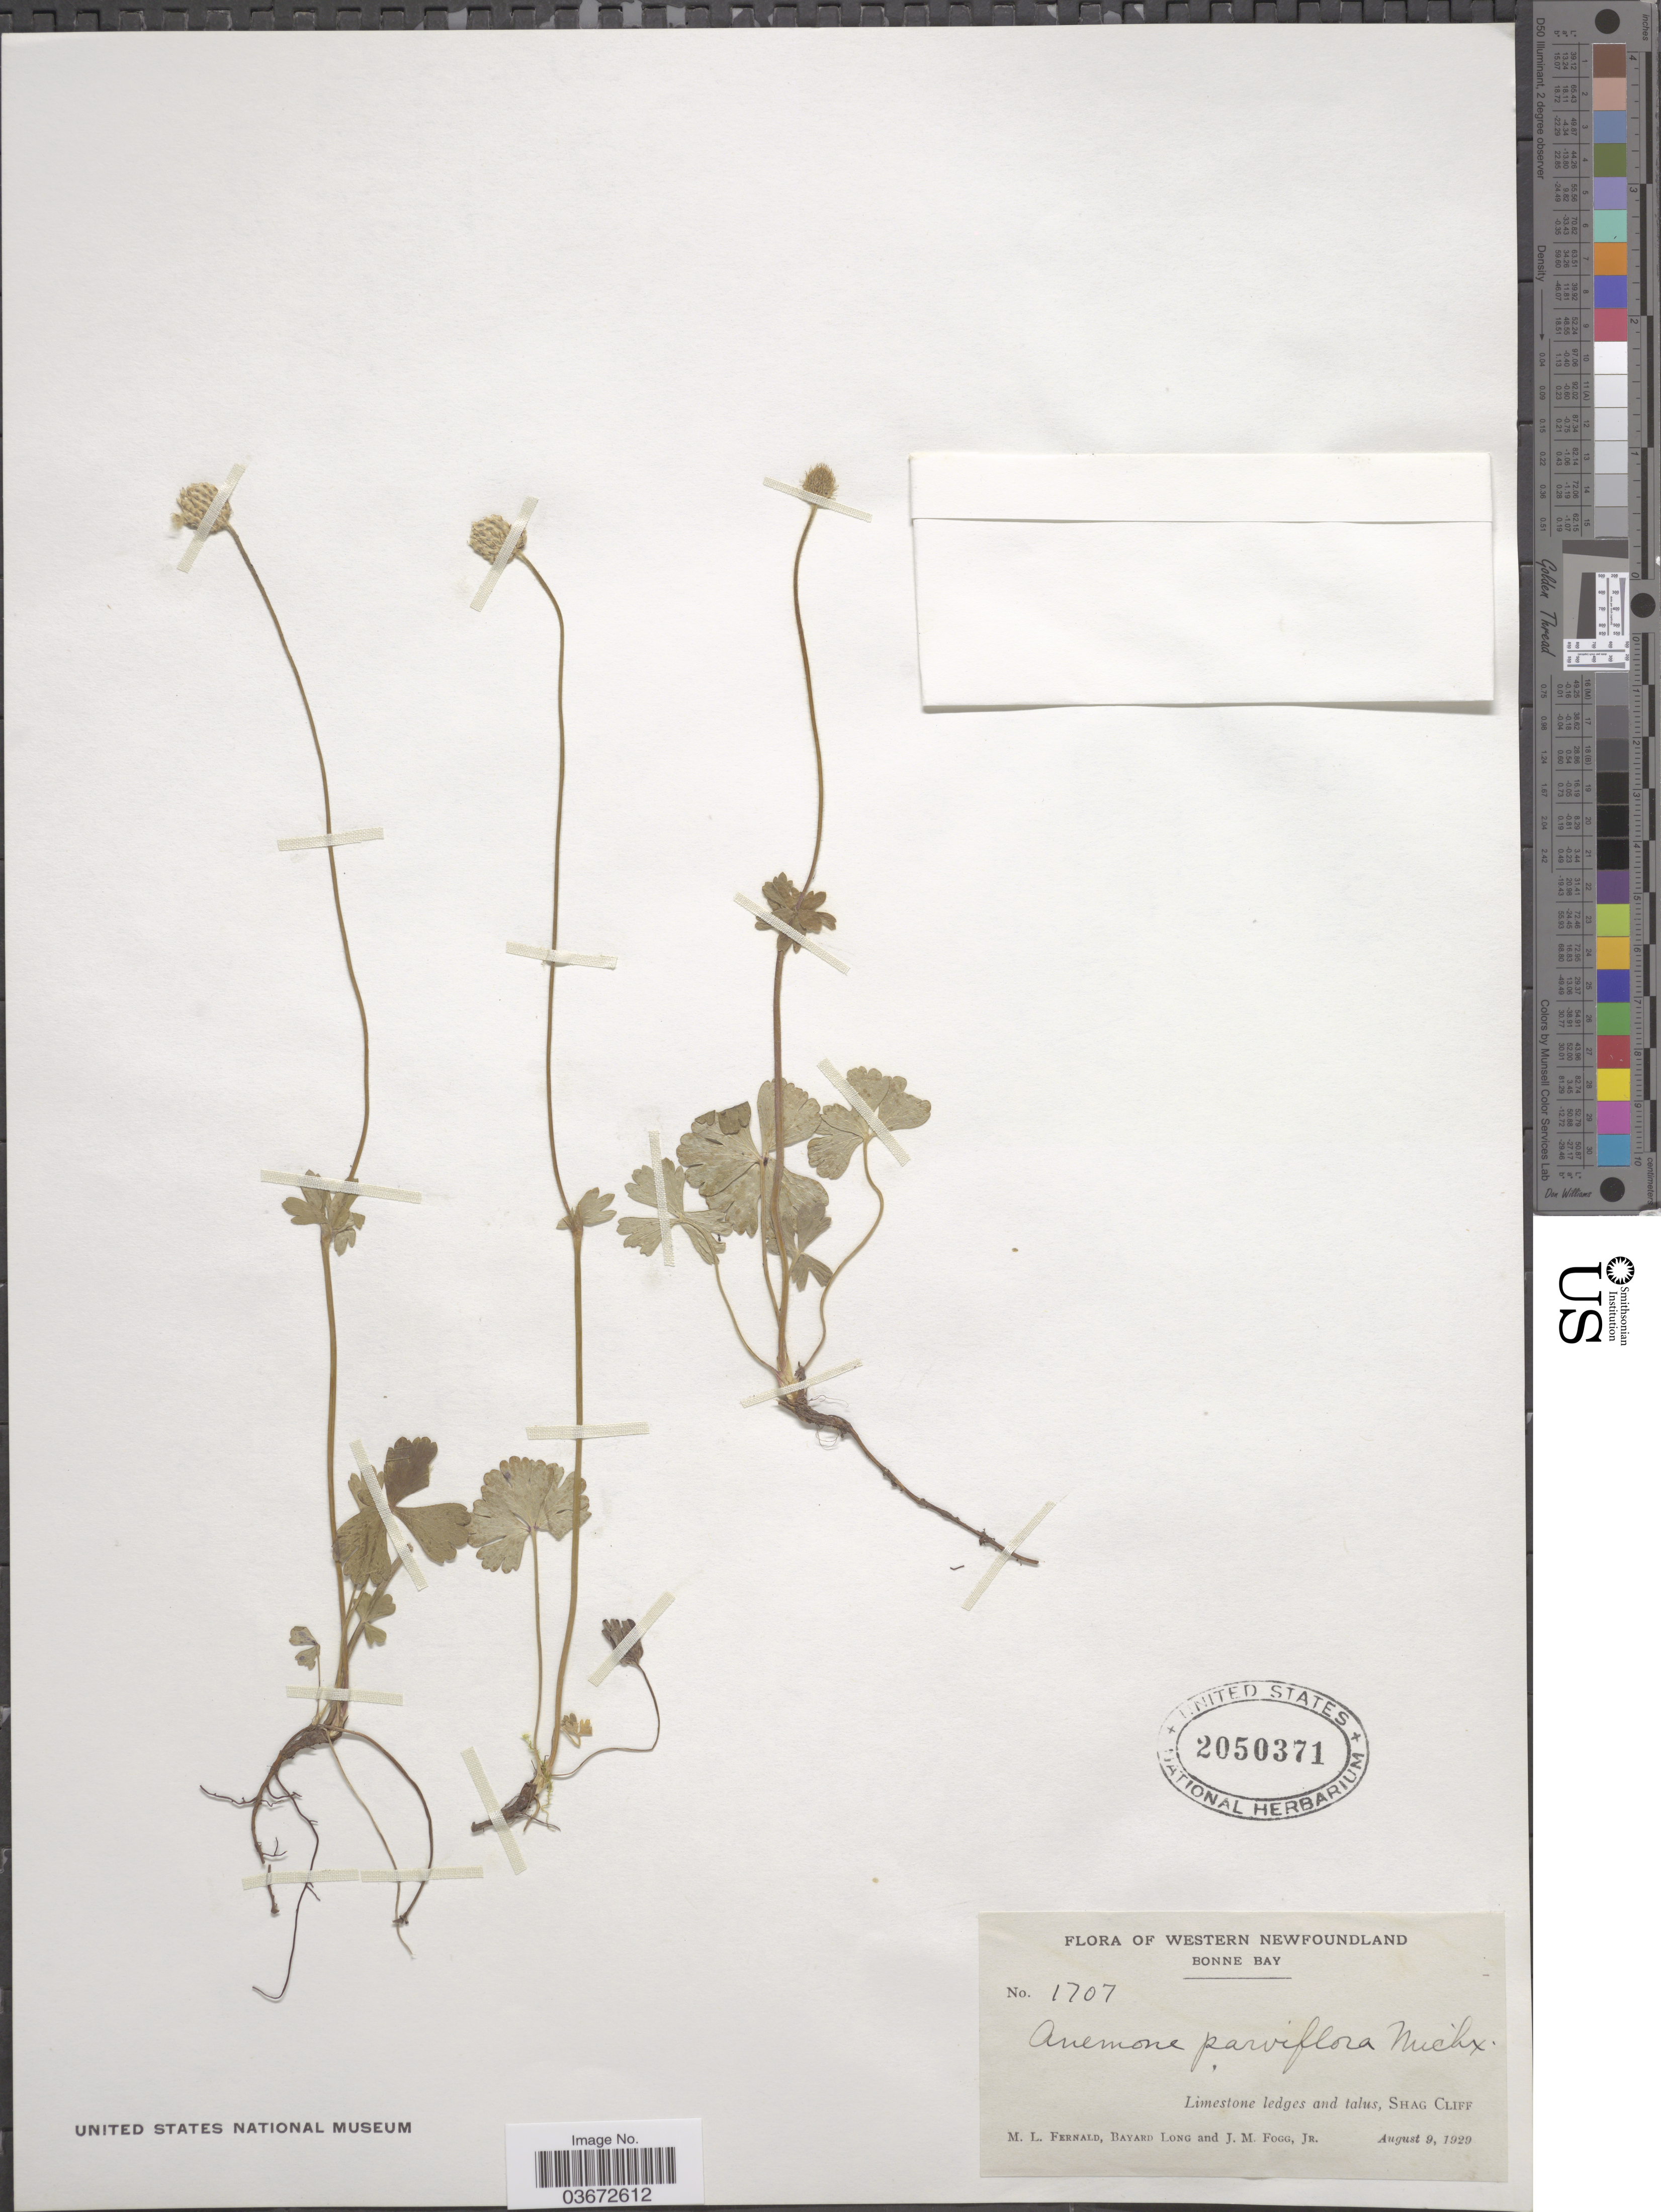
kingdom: Plantae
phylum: Tracheophyta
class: Magnoliopsida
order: Ranunculales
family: Ranunculaceae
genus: Anemone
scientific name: Anemone parviflora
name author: Michx.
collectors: M. L. Fernald, B. Long & J. Fogg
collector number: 1707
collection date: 1929-08-09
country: Canada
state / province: Newfoundland and Labrador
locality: Western Newfoundland. Bonne Bay. Shag Cliff.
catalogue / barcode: US 2050371